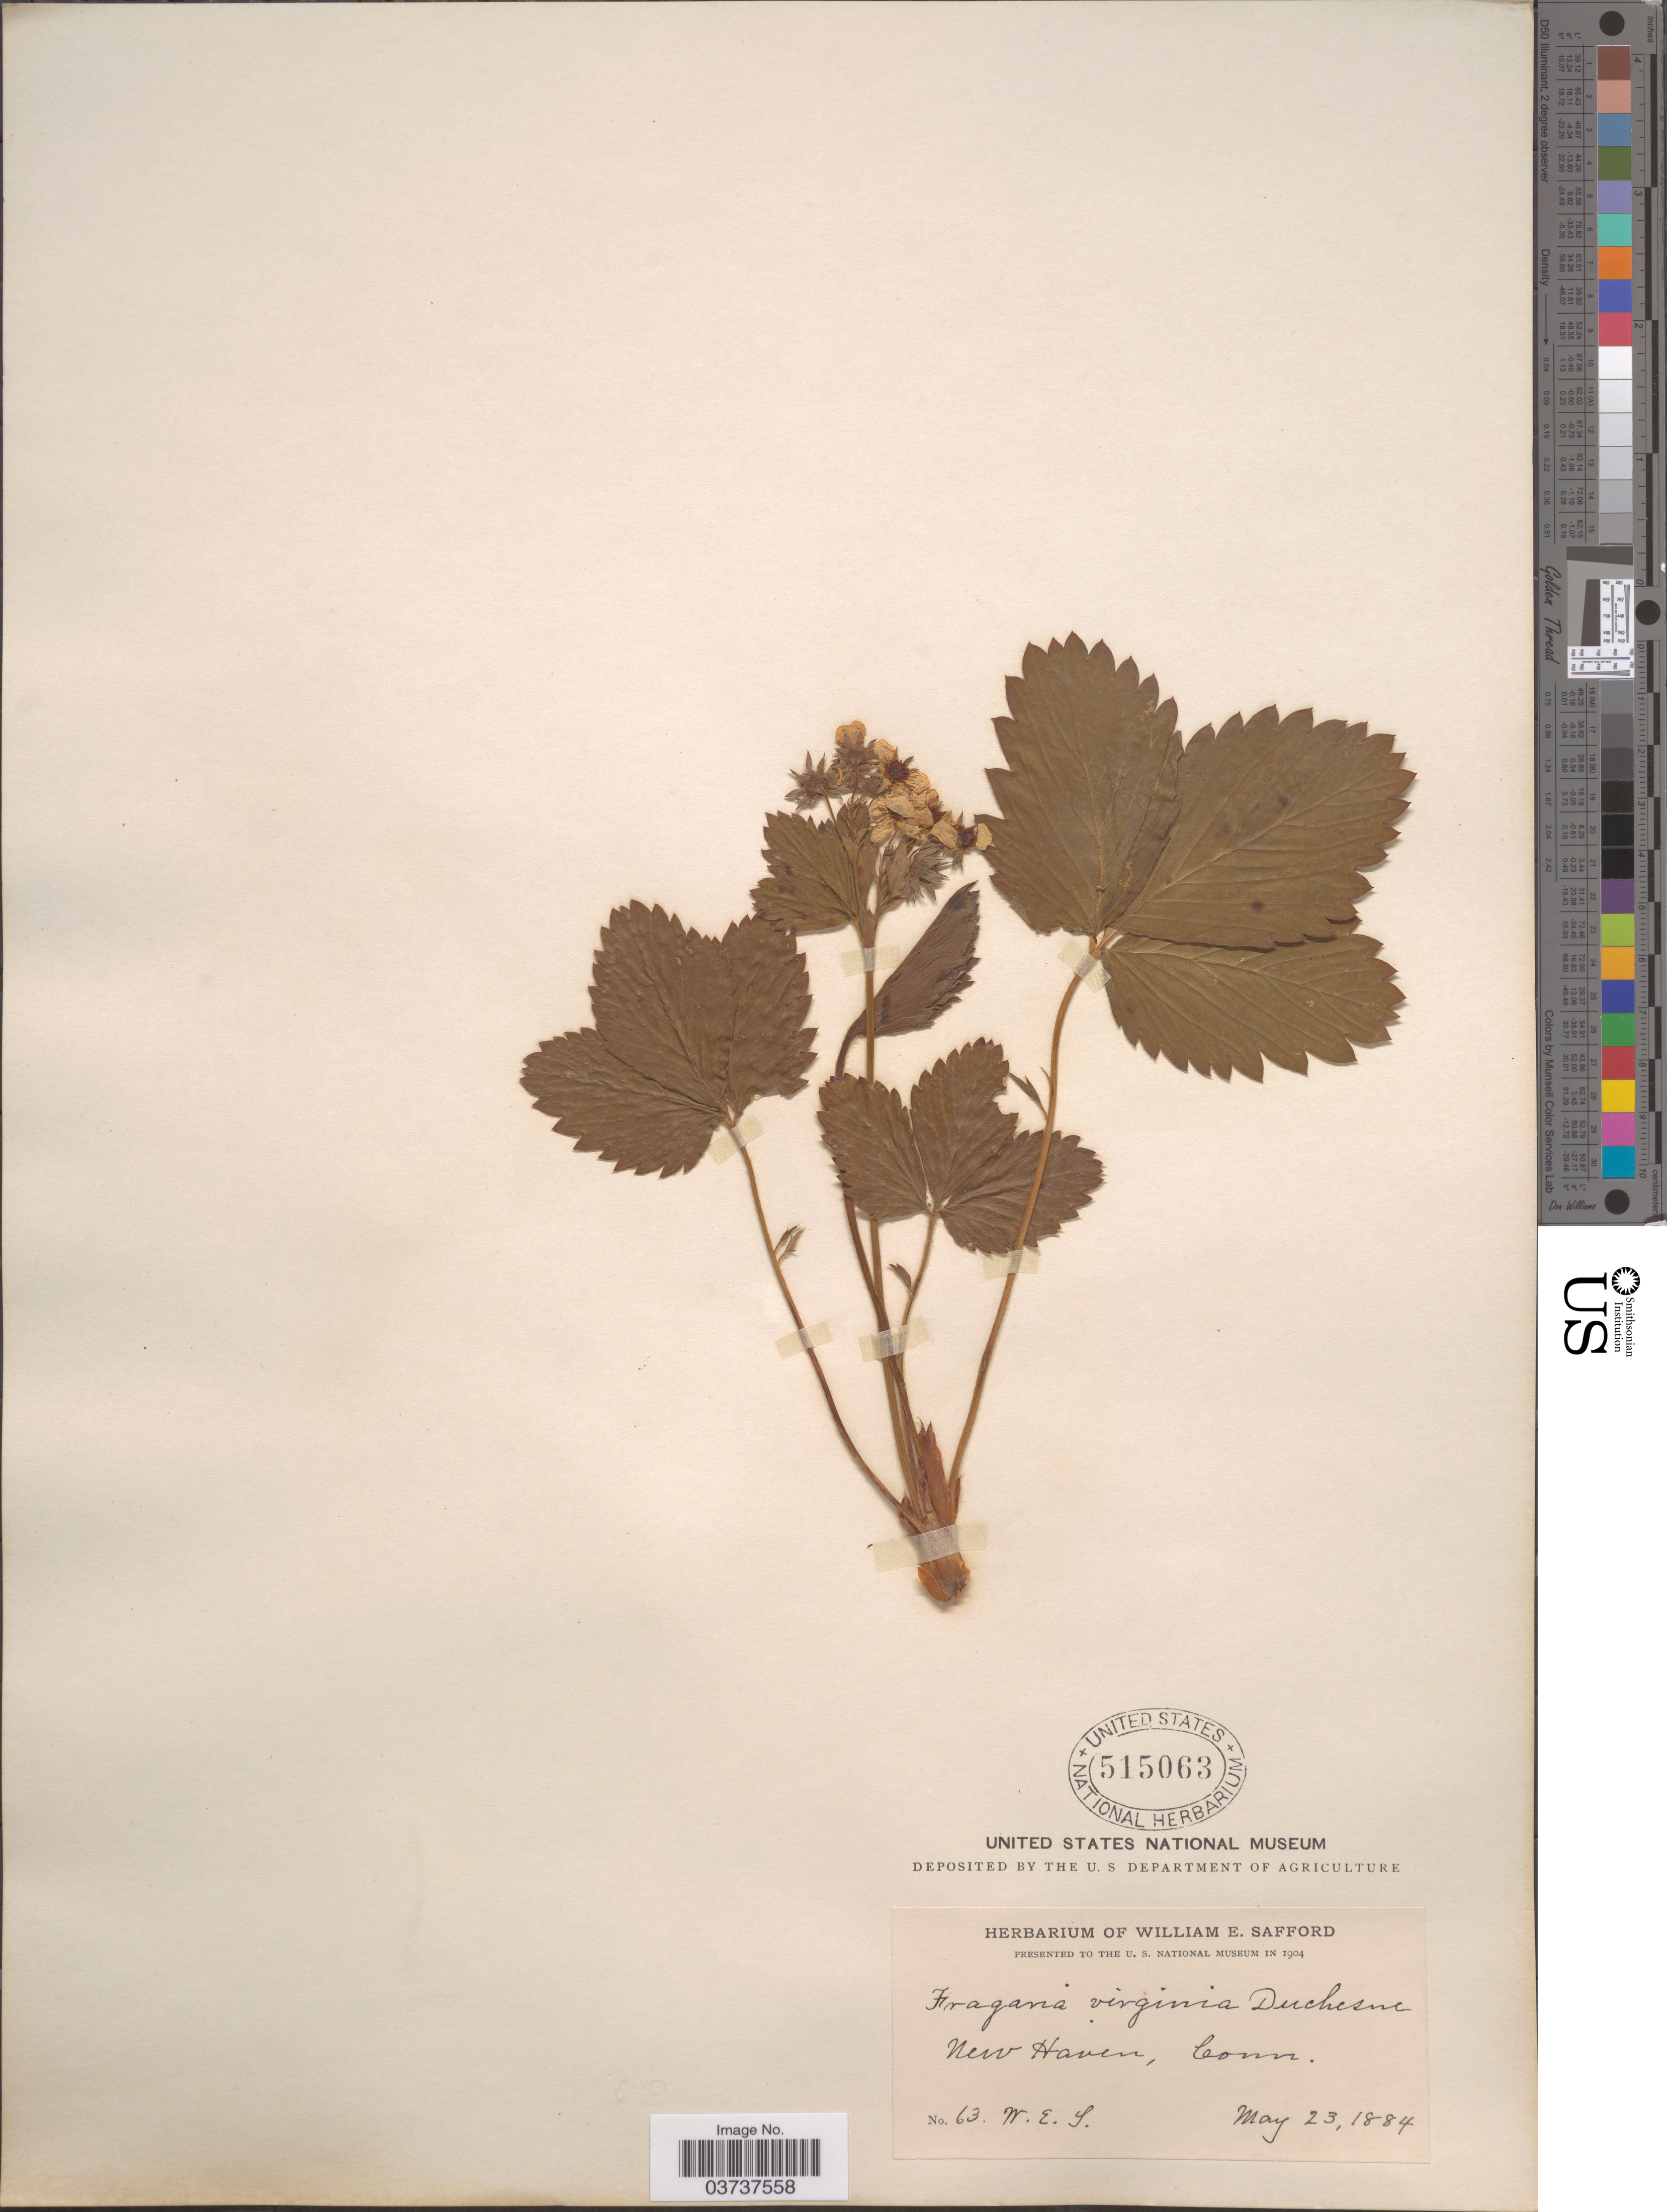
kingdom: Plantae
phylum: Tracheophyta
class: Magnoliopsida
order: Rosales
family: Rosaceae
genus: Fragaria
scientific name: Fragaria virginiana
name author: Mill.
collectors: W. E. Safford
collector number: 63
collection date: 1884-05-23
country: United States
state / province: Connecticut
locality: New Haven.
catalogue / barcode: US 515063